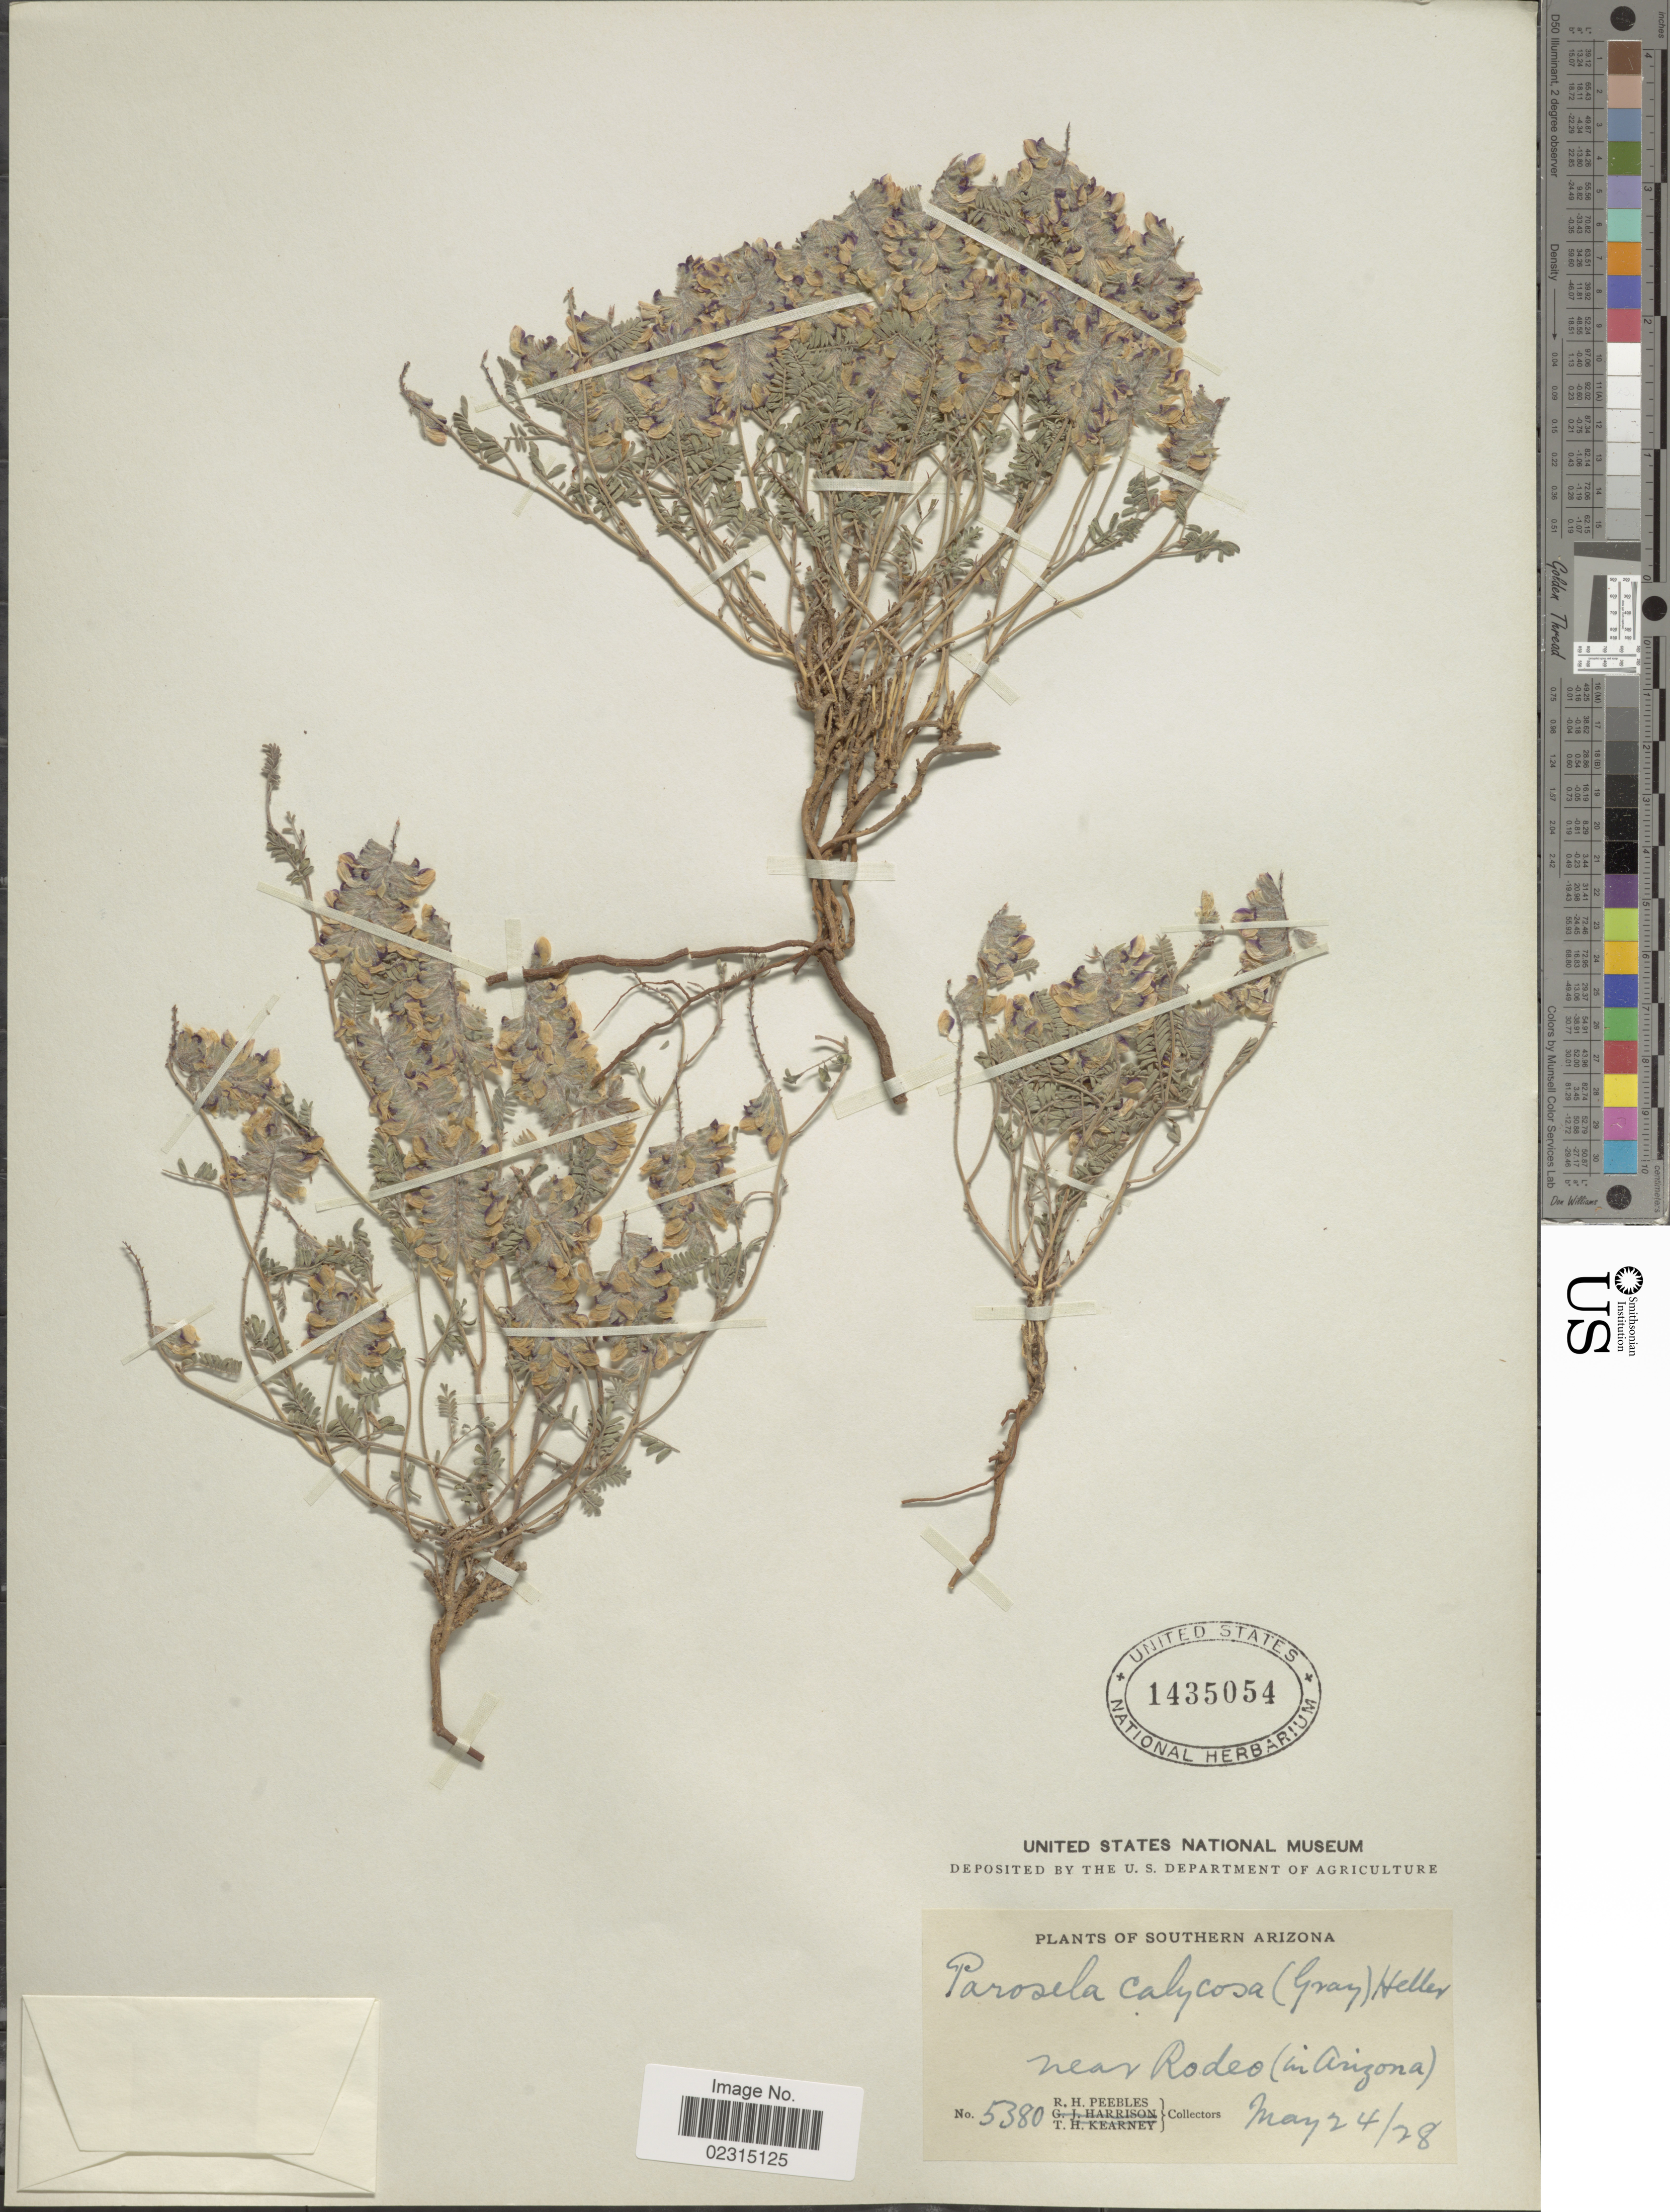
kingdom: Plantae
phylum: Tracheophyta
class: Magnoliopsida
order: Fabales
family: Fabaceae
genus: Marina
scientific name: Marina calycosa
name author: (A. Gray) Barneby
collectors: R. H. Peebles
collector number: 5380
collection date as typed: Transcribed d/m/y: 24/5/28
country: United States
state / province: Arizona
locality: Southern Arizona, near Rodeo (in Arizona)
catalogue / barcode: US 1435054